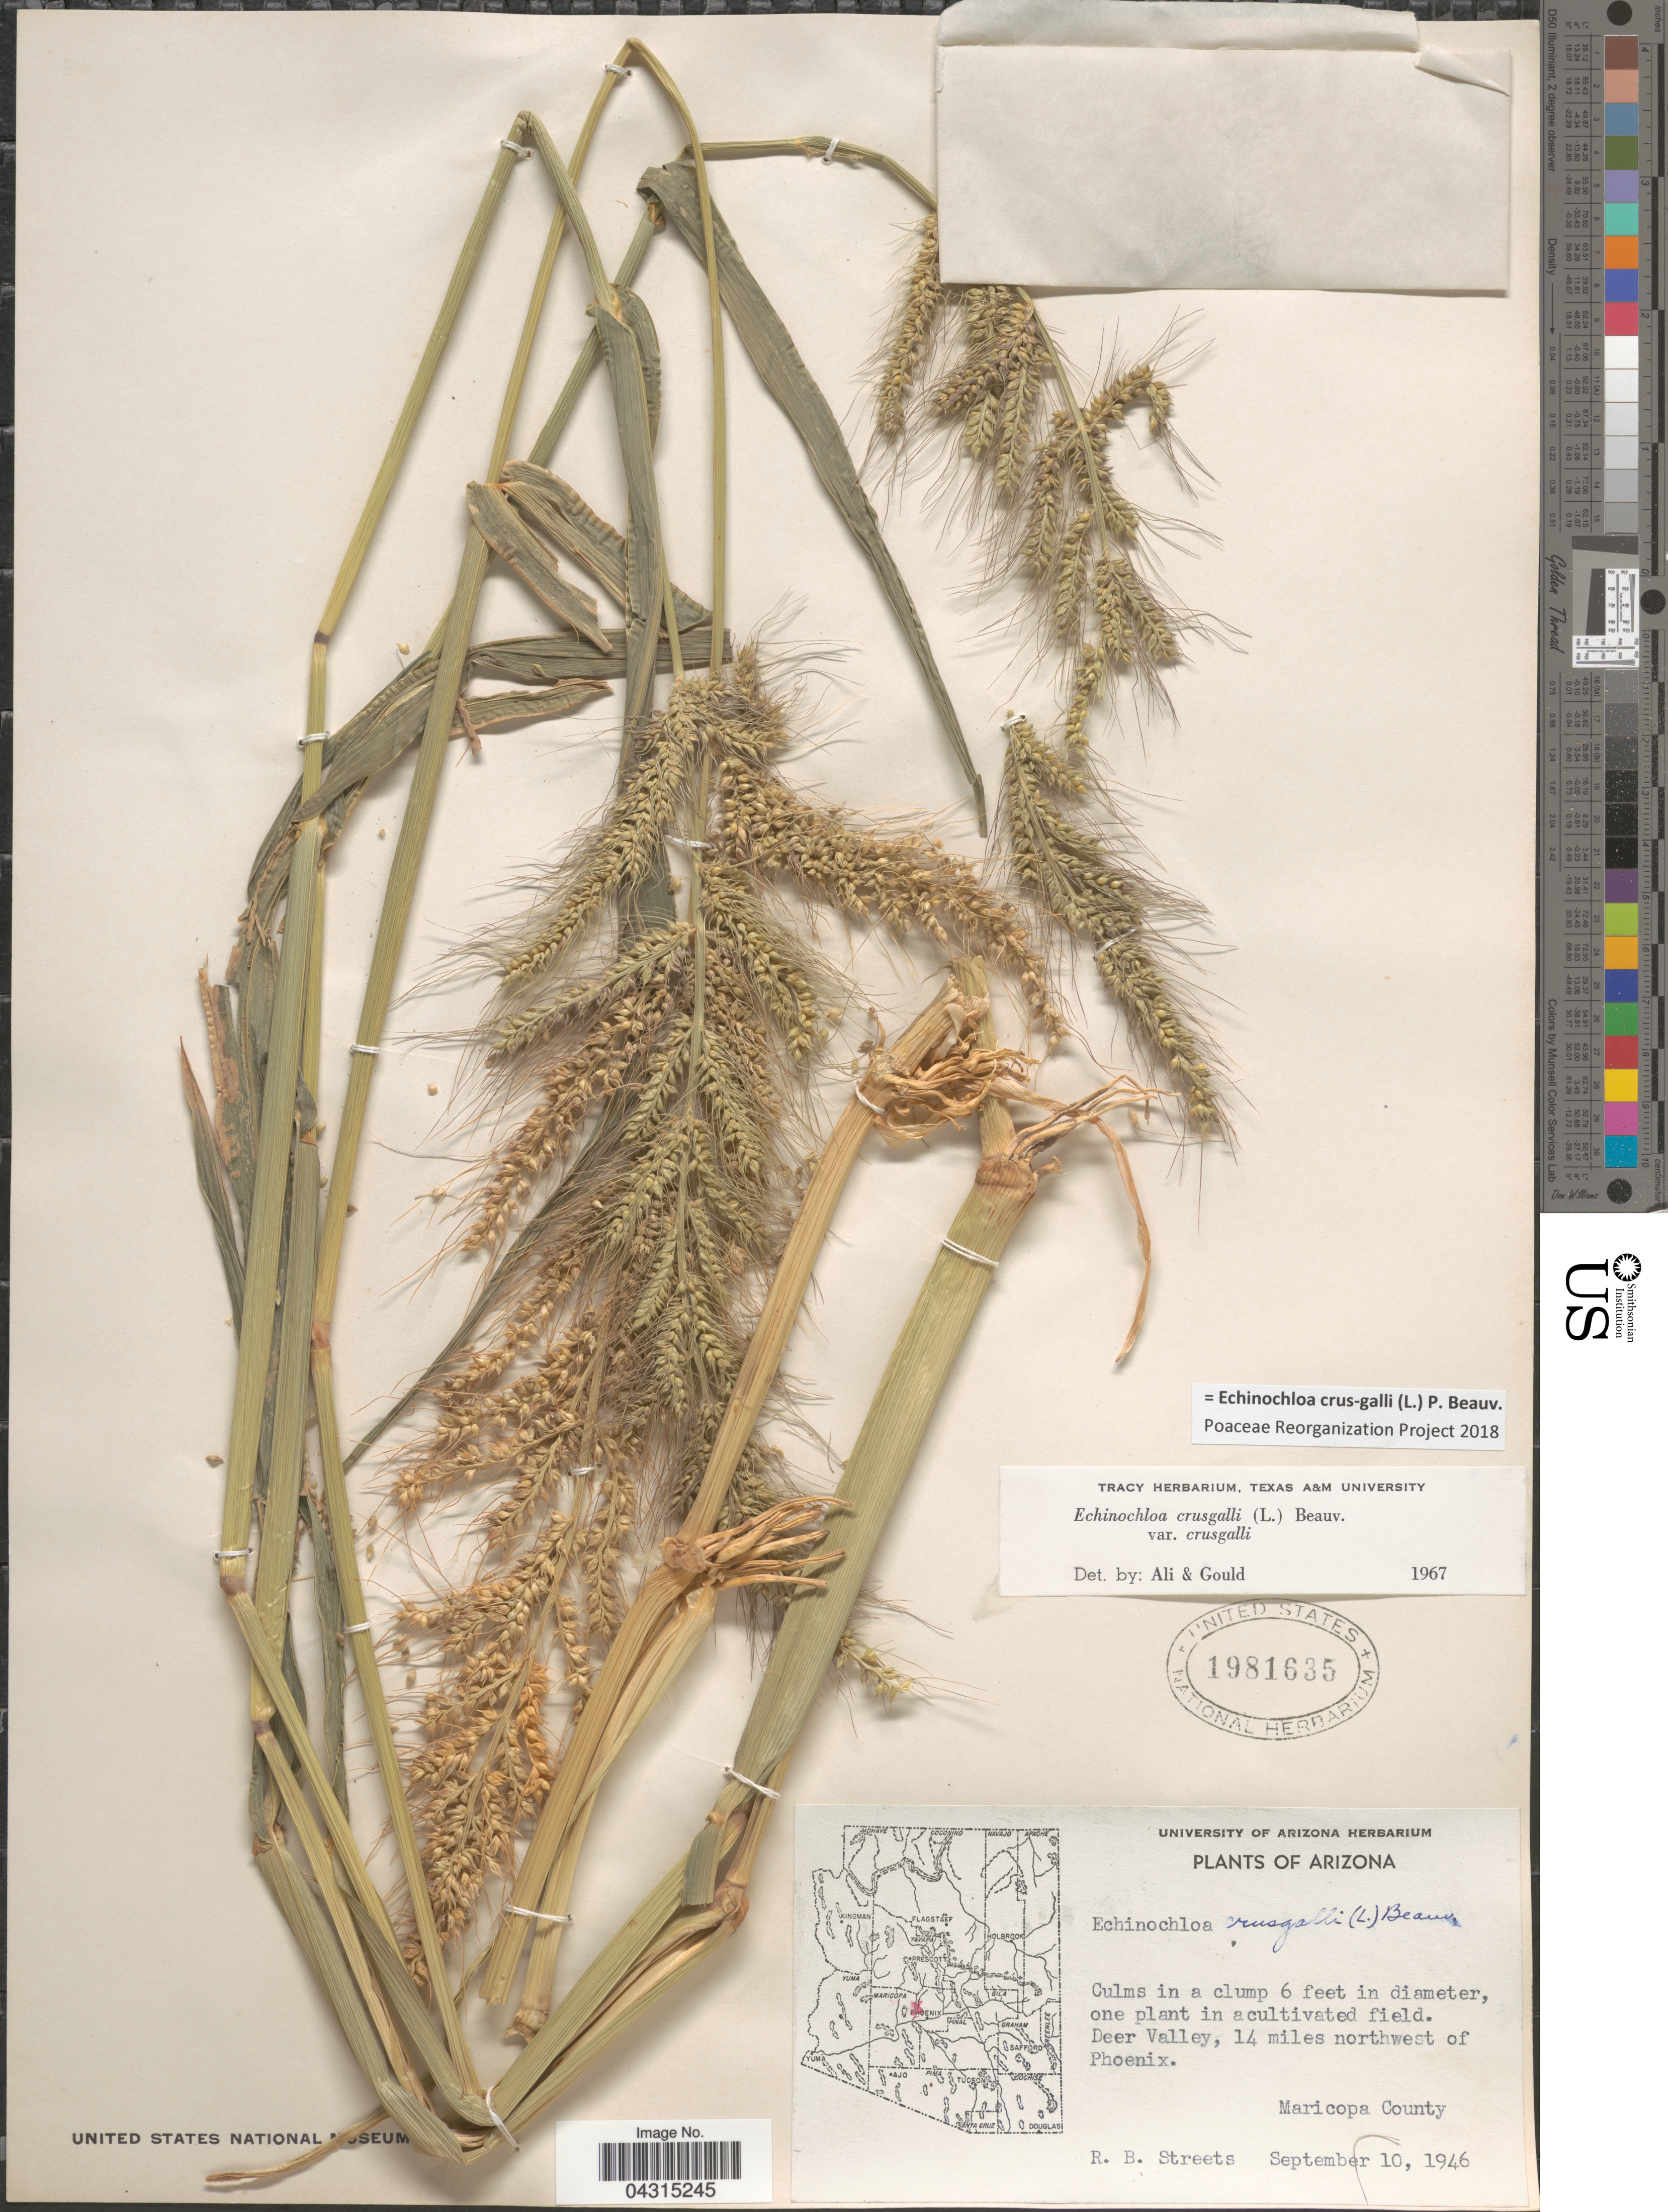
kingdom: Plantae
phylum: Tracheophyta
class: Liliopsida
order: Poales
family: Poaceae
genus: Echinochloa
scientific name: Echinochloa crus-galli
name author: (L.) P. Beauv.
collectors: R. Streets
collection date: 1946-09-10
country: United States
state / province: Arizona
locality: Deer Valley, 14 miles northwest of Phoenix. Maricopa County.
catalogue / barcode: US 1981635